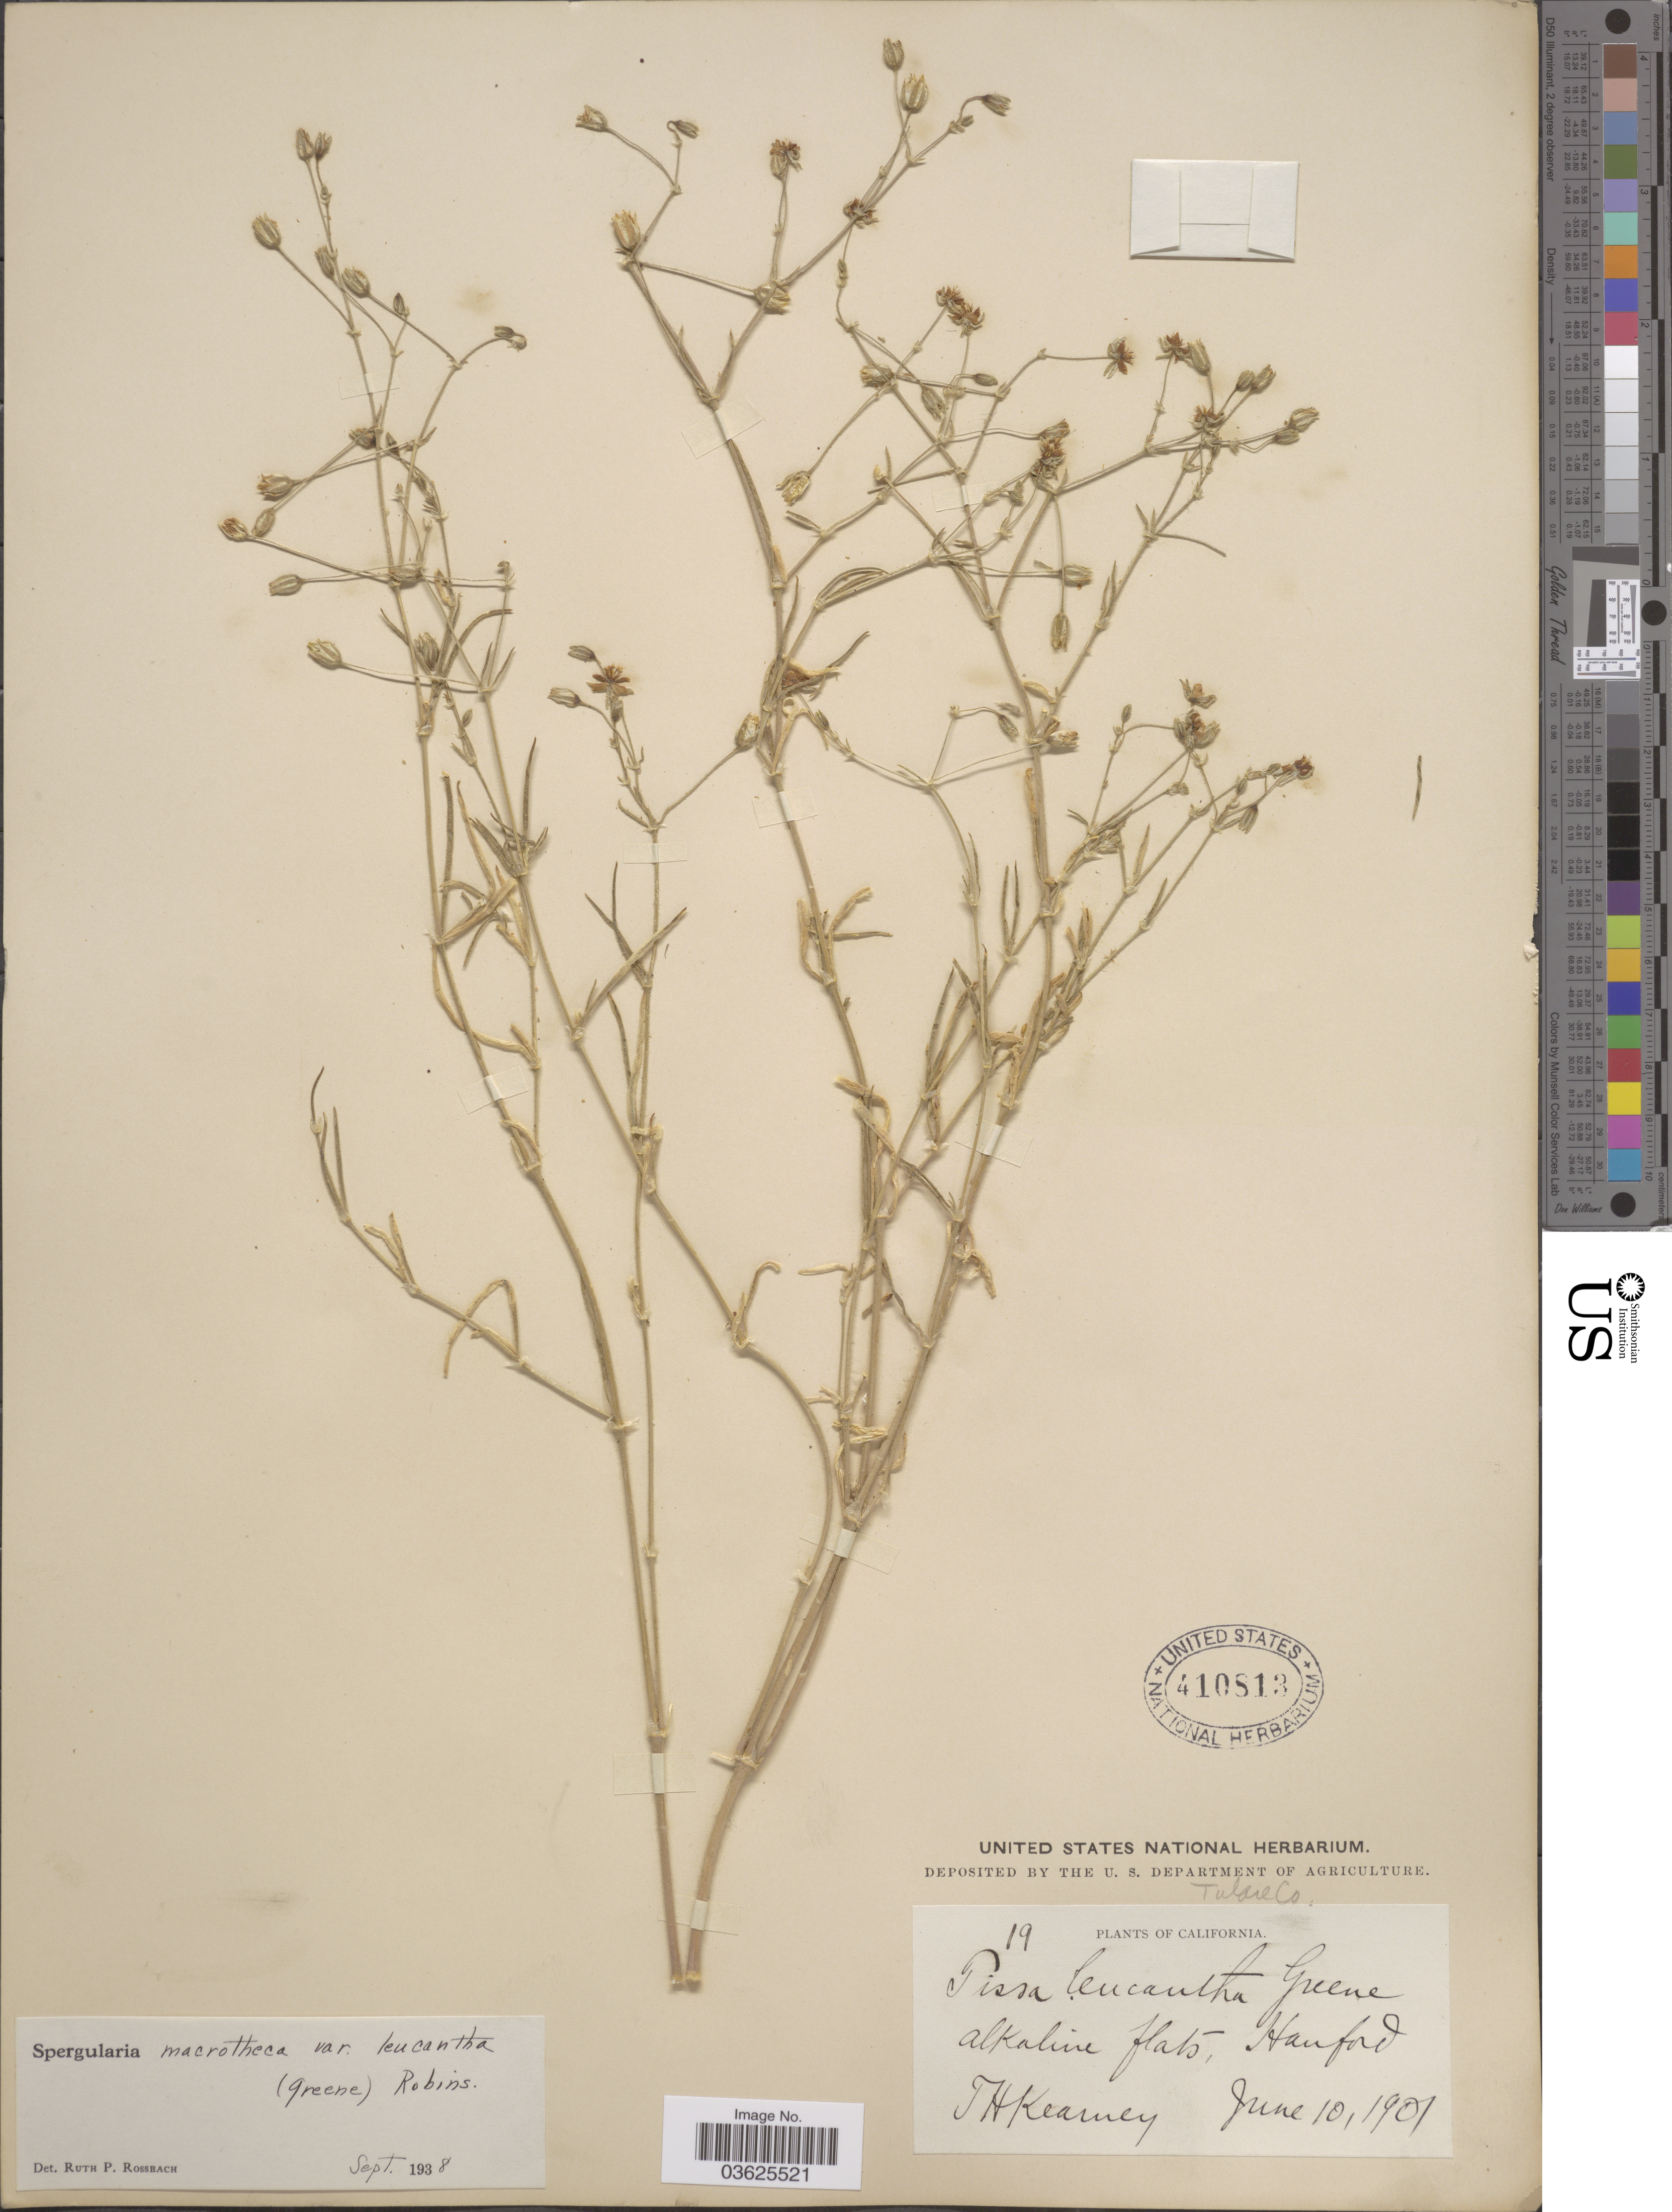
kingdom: Plantae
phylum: Tracheophyta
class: Magnoliopsida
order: Caryophyllales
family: Caryophyllaceae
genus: Spergularia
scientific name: Spergularia macrotheca var. leucantha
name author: (Greene) B.L. Rob.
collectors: T. H. Kearney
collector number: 19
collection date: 1901-06-10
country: United States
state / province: California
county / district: Tulare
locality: Hanford. Tulare Co.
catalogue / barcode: US 410813